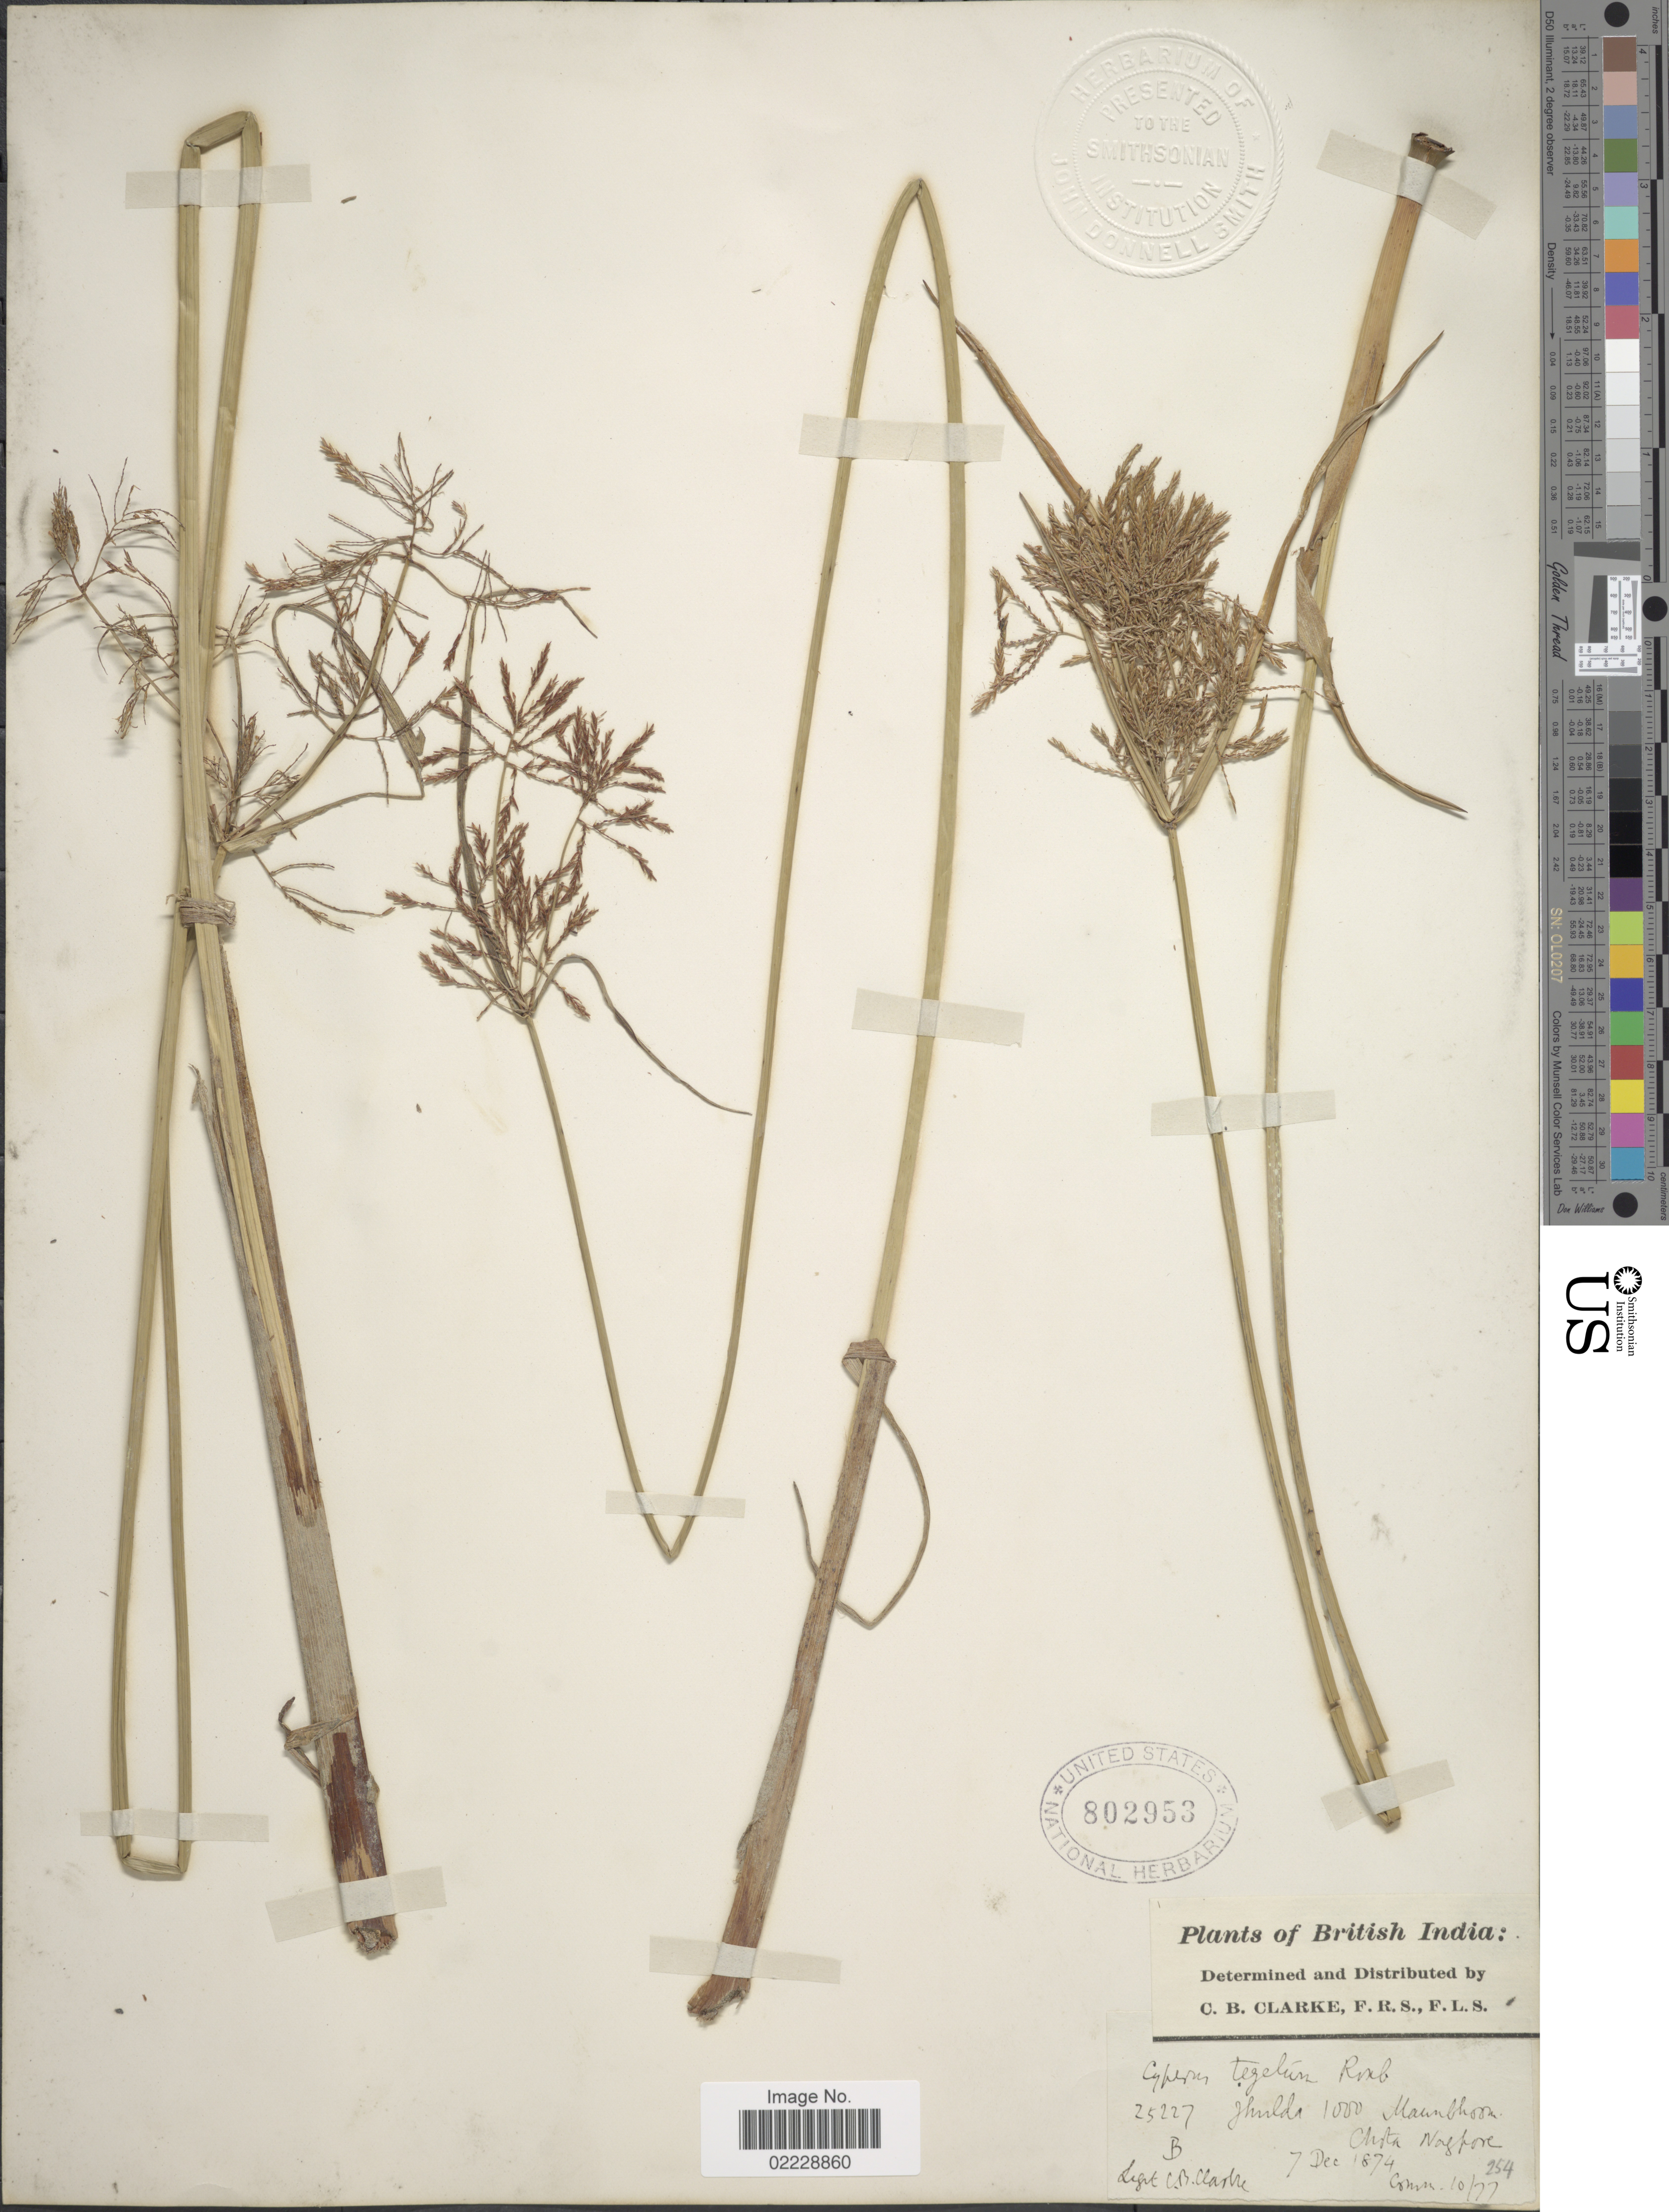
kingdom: Plantae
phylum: Tracheophyta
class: Liliopsida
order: Poales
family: Cyperaceae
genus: Cyperus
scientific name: Cyperus pangorei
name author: Rottb.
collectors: C. B. Clarke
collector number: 25227B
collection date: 1874-12-07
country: India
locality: British India. Jhulda, Maunbhoon, Chota Nagpore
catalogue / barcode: US 802953